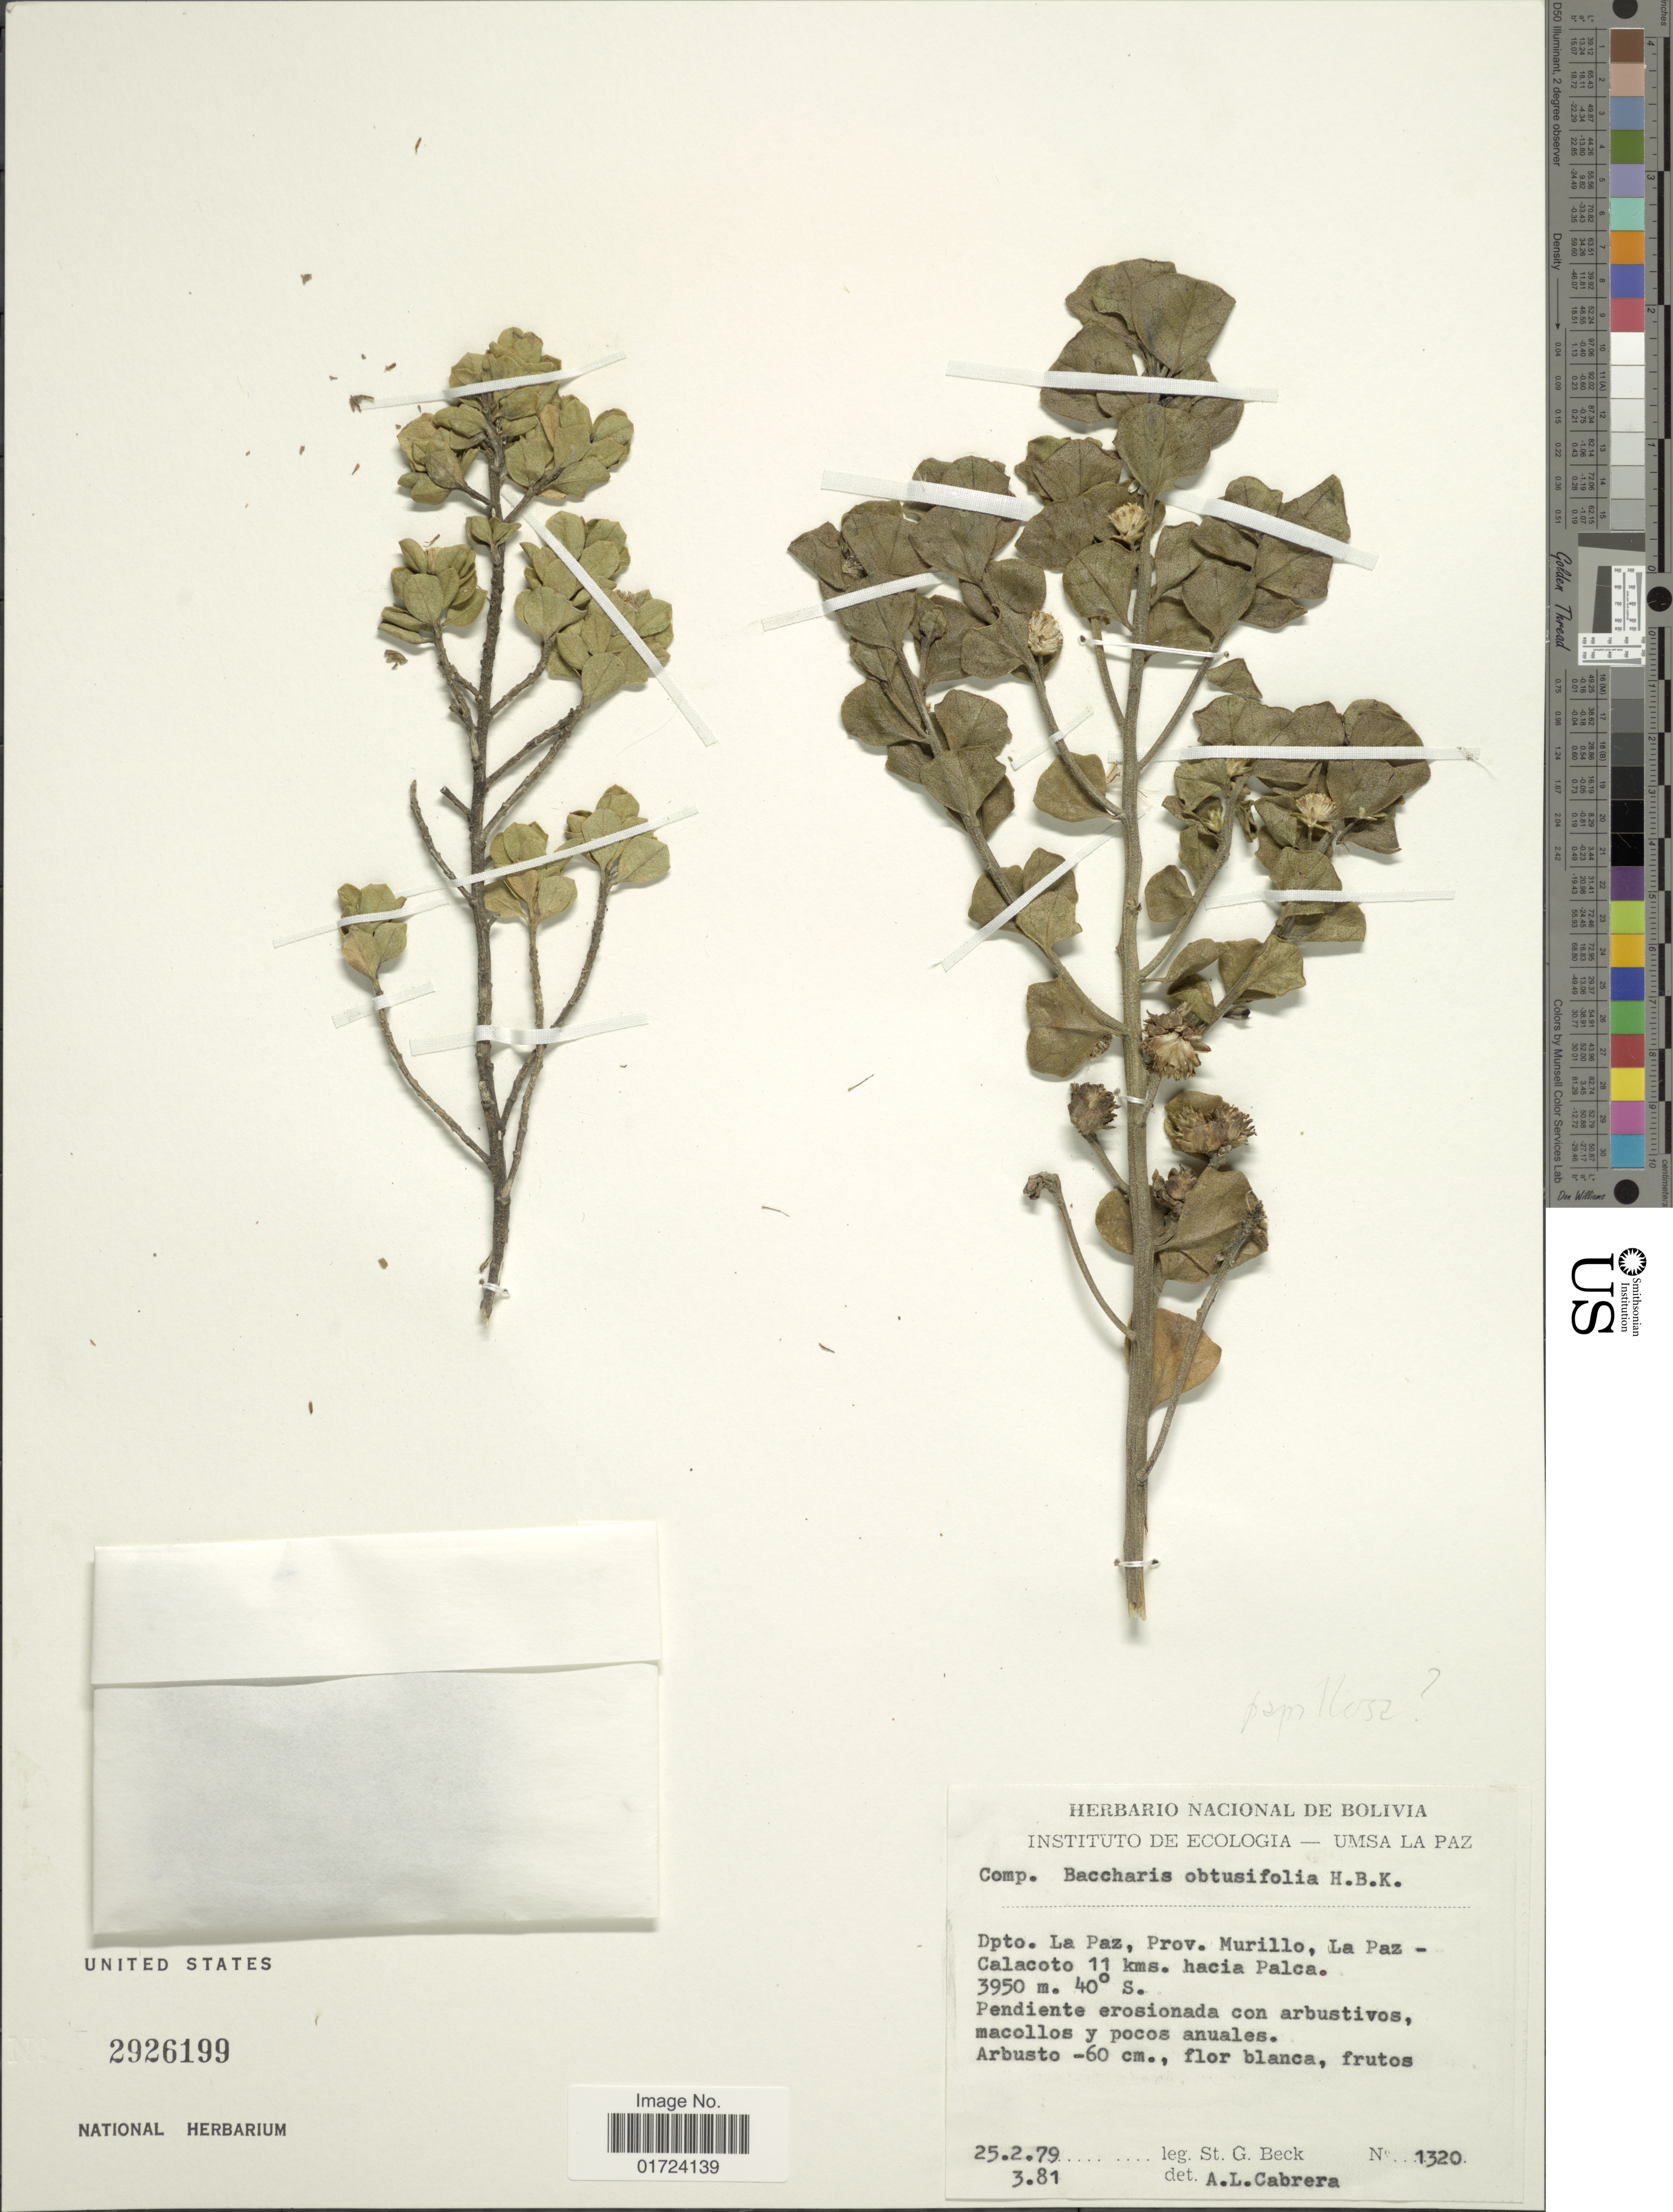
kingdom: Plantae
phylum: Tracheophyta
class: Magnoliopsida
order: Asterales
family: Asteraceae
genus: Baccharis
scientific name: Baccharis sp.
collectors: S. G. Beck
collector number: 1320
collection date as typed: Transcribed d/m/y: 25/2/79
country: Bolivia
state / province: La Paz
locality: Depto. La Paz. Prov. Murillo; La Paz - Calacoto 11 kms. hacia Palca.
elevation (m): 3950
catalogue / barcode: US 2926199